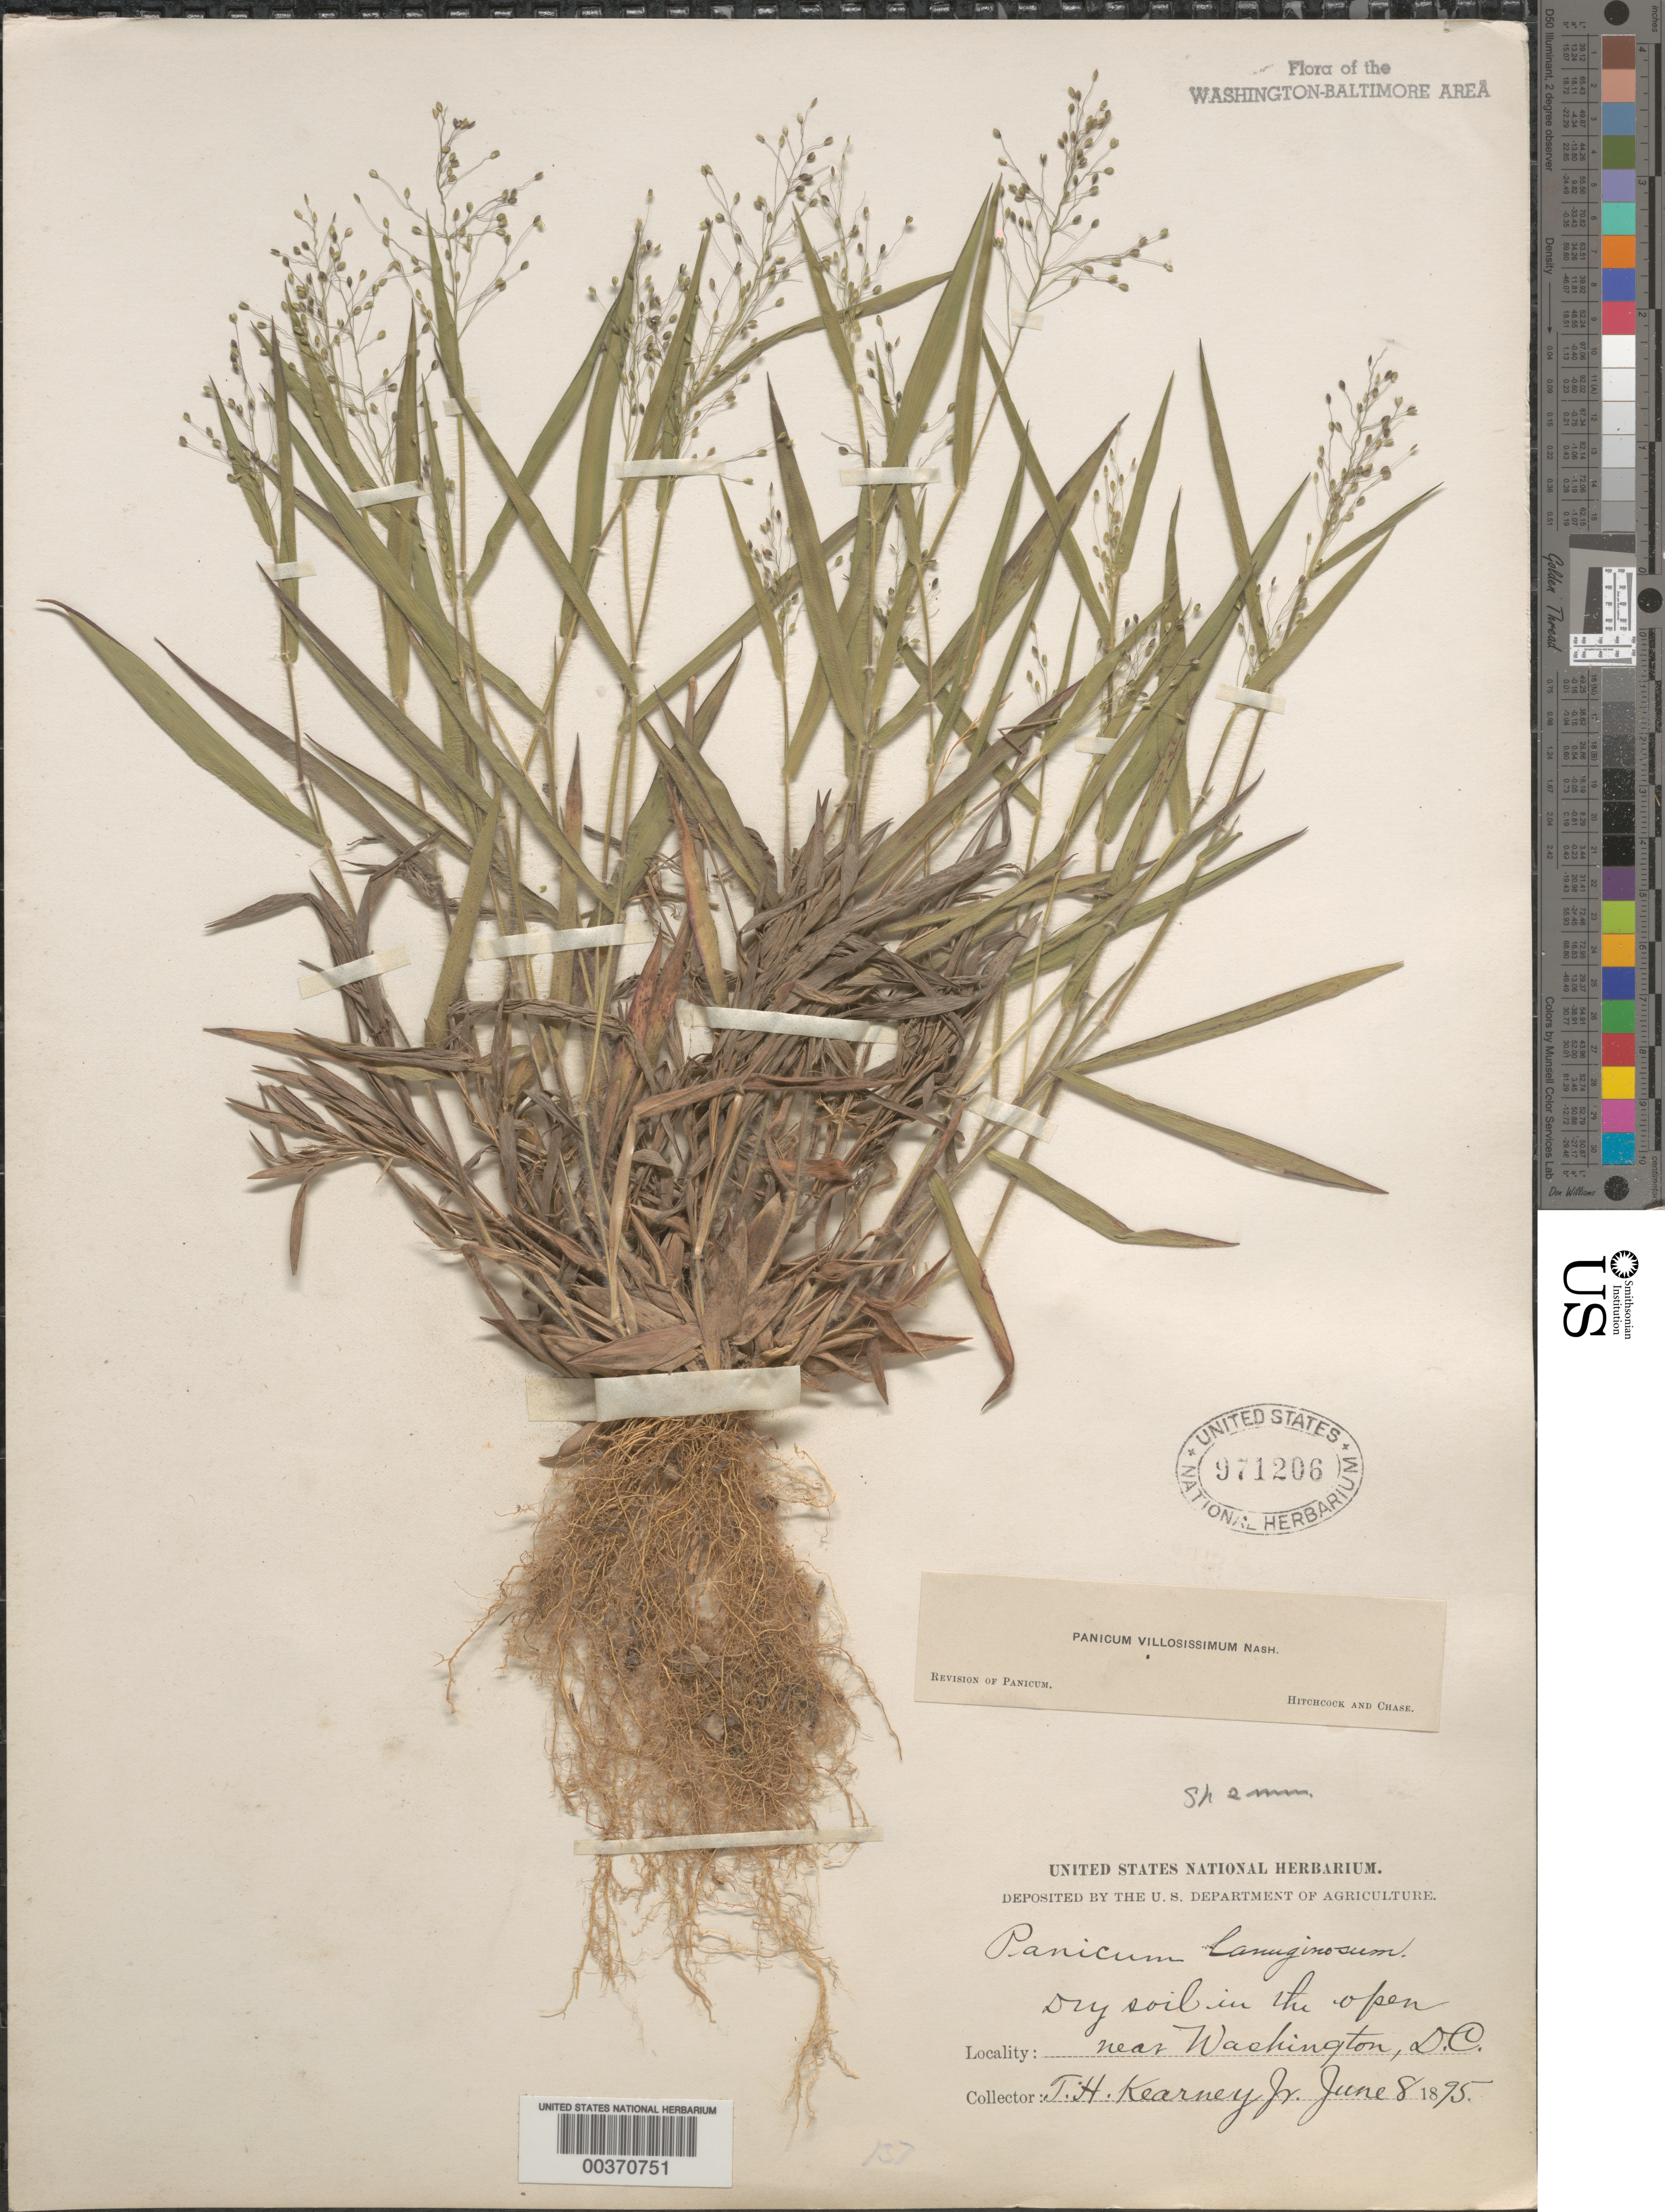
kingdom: Plantae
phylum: Tracheophyta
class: Liliopsida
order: Poales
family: Poaceae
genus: Dichanthelium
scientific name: Dichanthelium ovale subsp. villosissimum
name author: (Nash) Freckmann & Lelong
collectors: T. H. Kearney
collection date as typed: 08 Jun 1895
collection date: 1895-06-08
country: United States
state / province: District of Columbia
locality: Washington DC area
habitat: Dry soil in the open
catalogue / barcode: US 971206